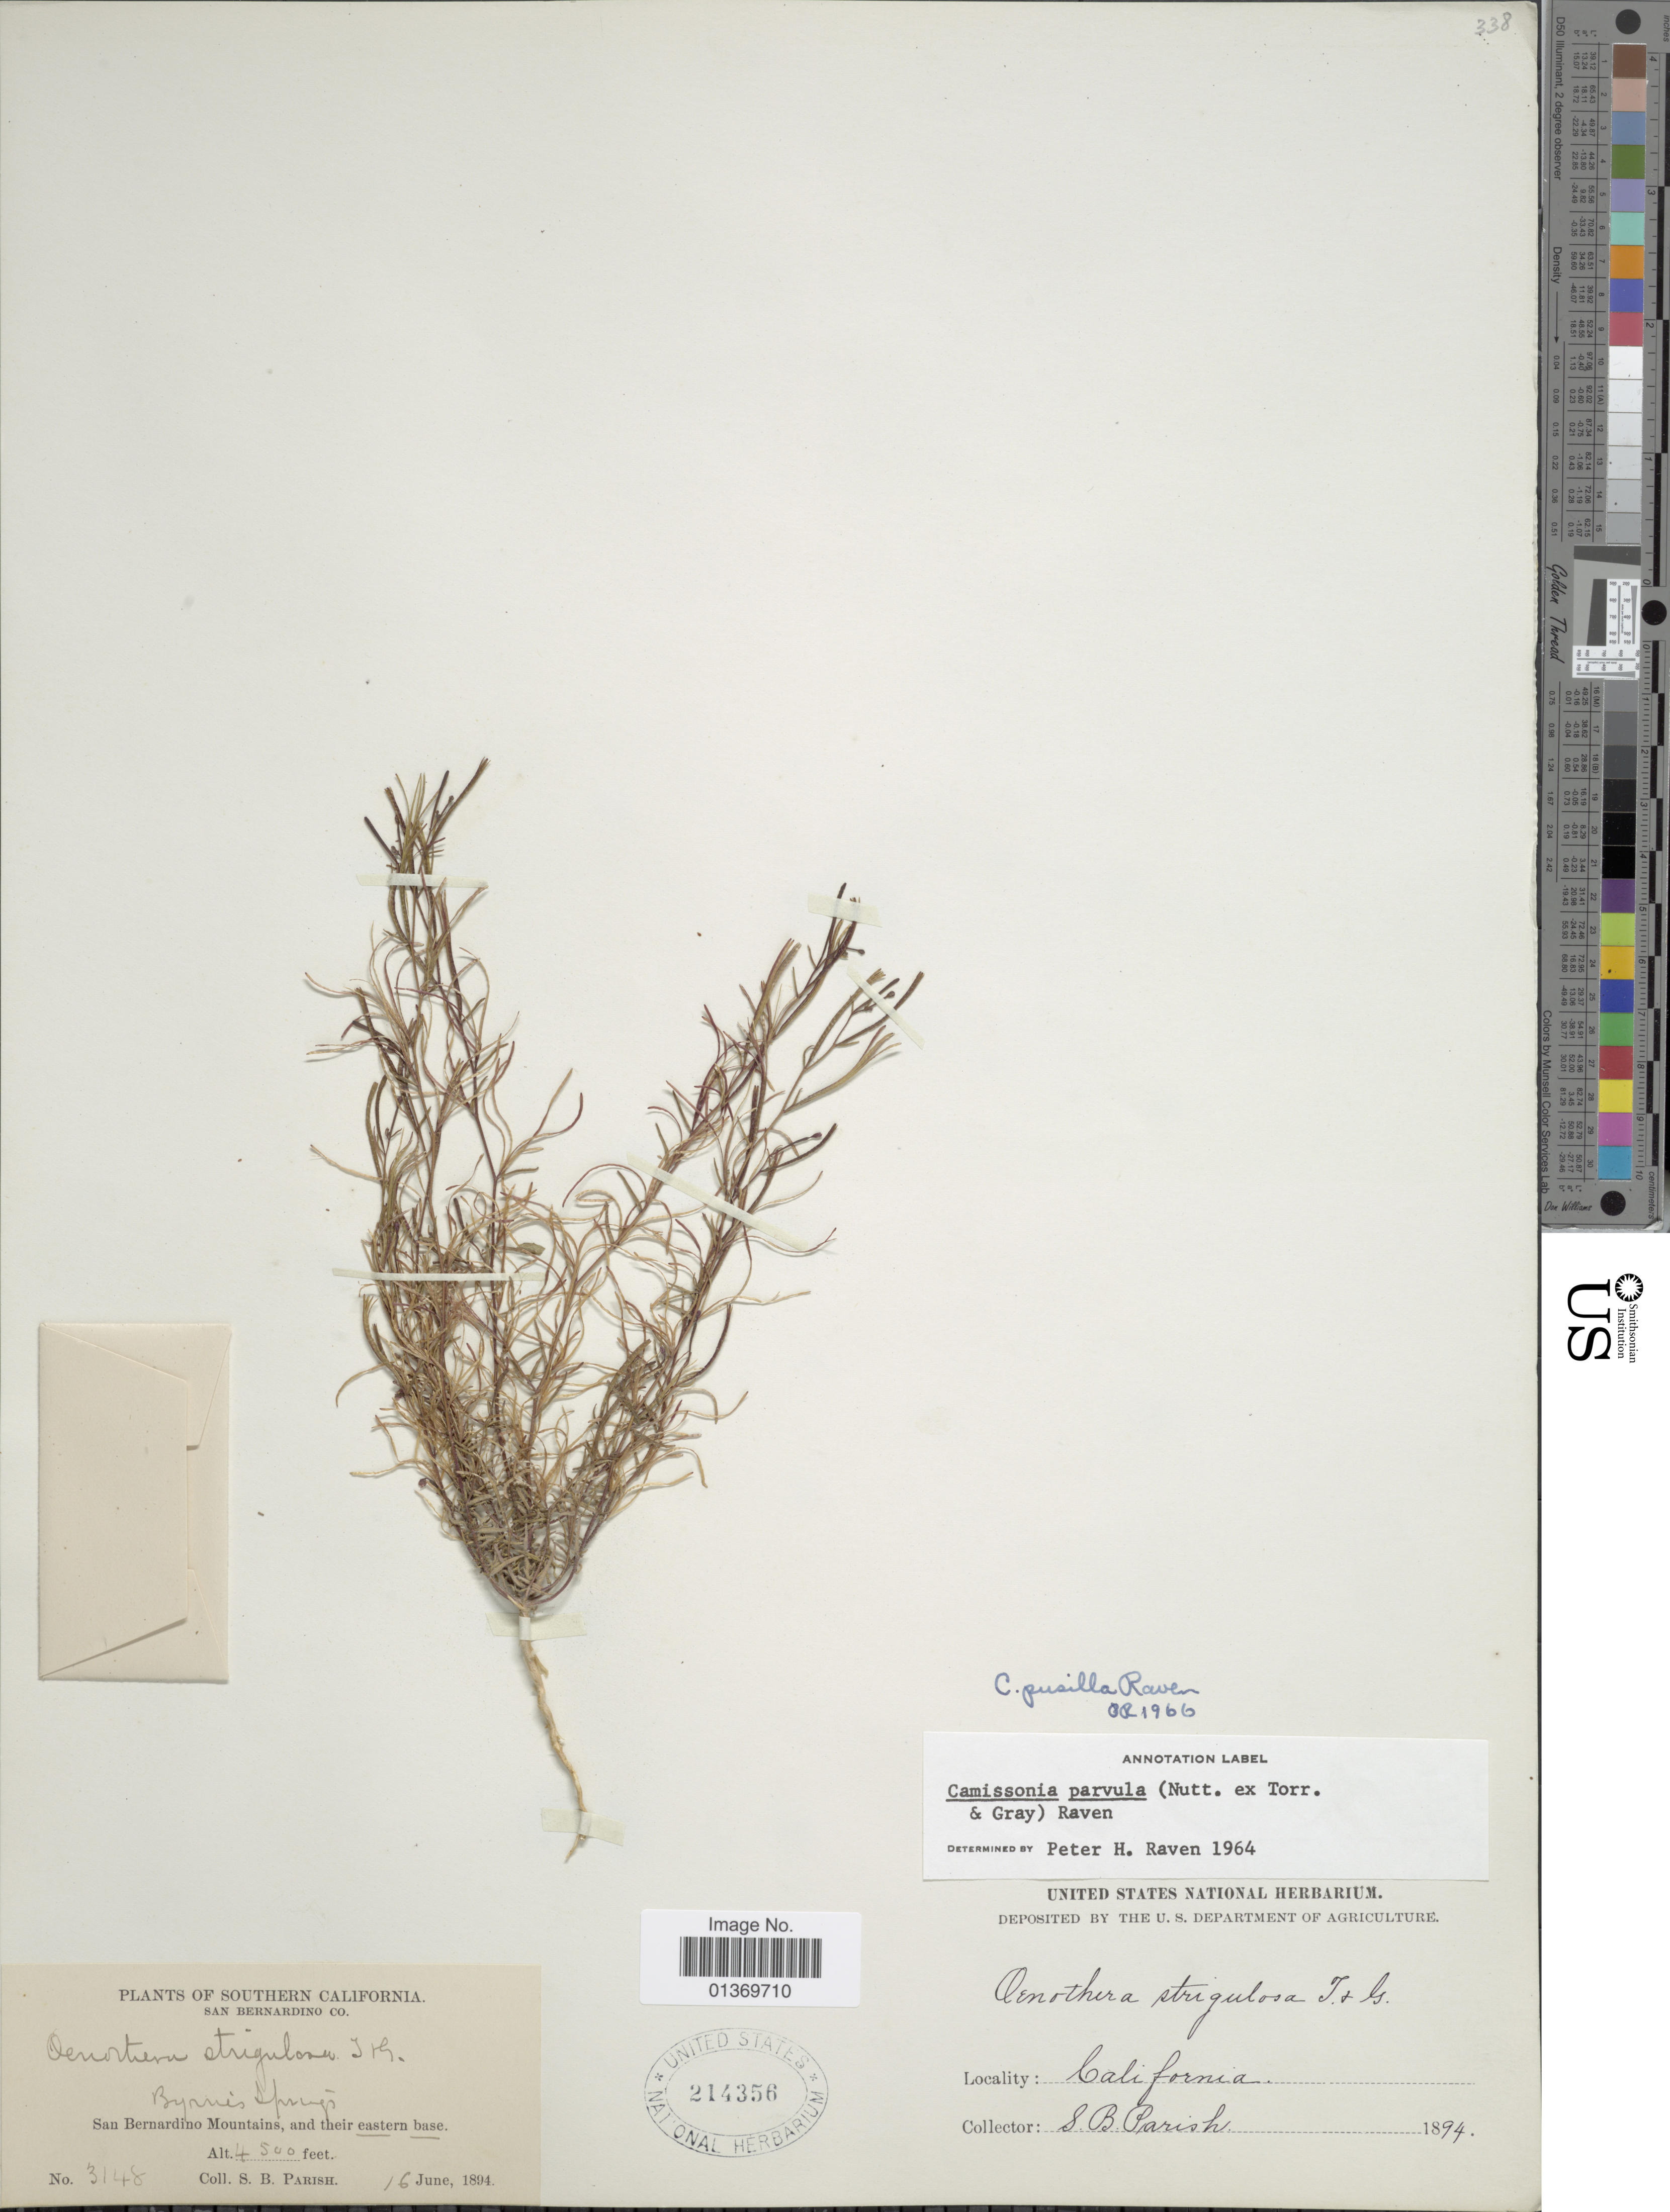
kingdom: Plantae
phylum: Tracheophyta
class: Magnoliopsida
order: Myrtales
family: Onagraceae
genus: Camissonia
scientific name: Camissonia pusilla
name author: P.H. Raven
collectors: S. B. Parish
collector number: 3148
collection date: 1894-06-16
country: United States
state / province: California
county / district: San Bernardino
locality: Southern California, San Bernardino Co., San Bernardino Mountains, and their eastern base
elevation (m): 1372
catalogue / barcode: US 214356